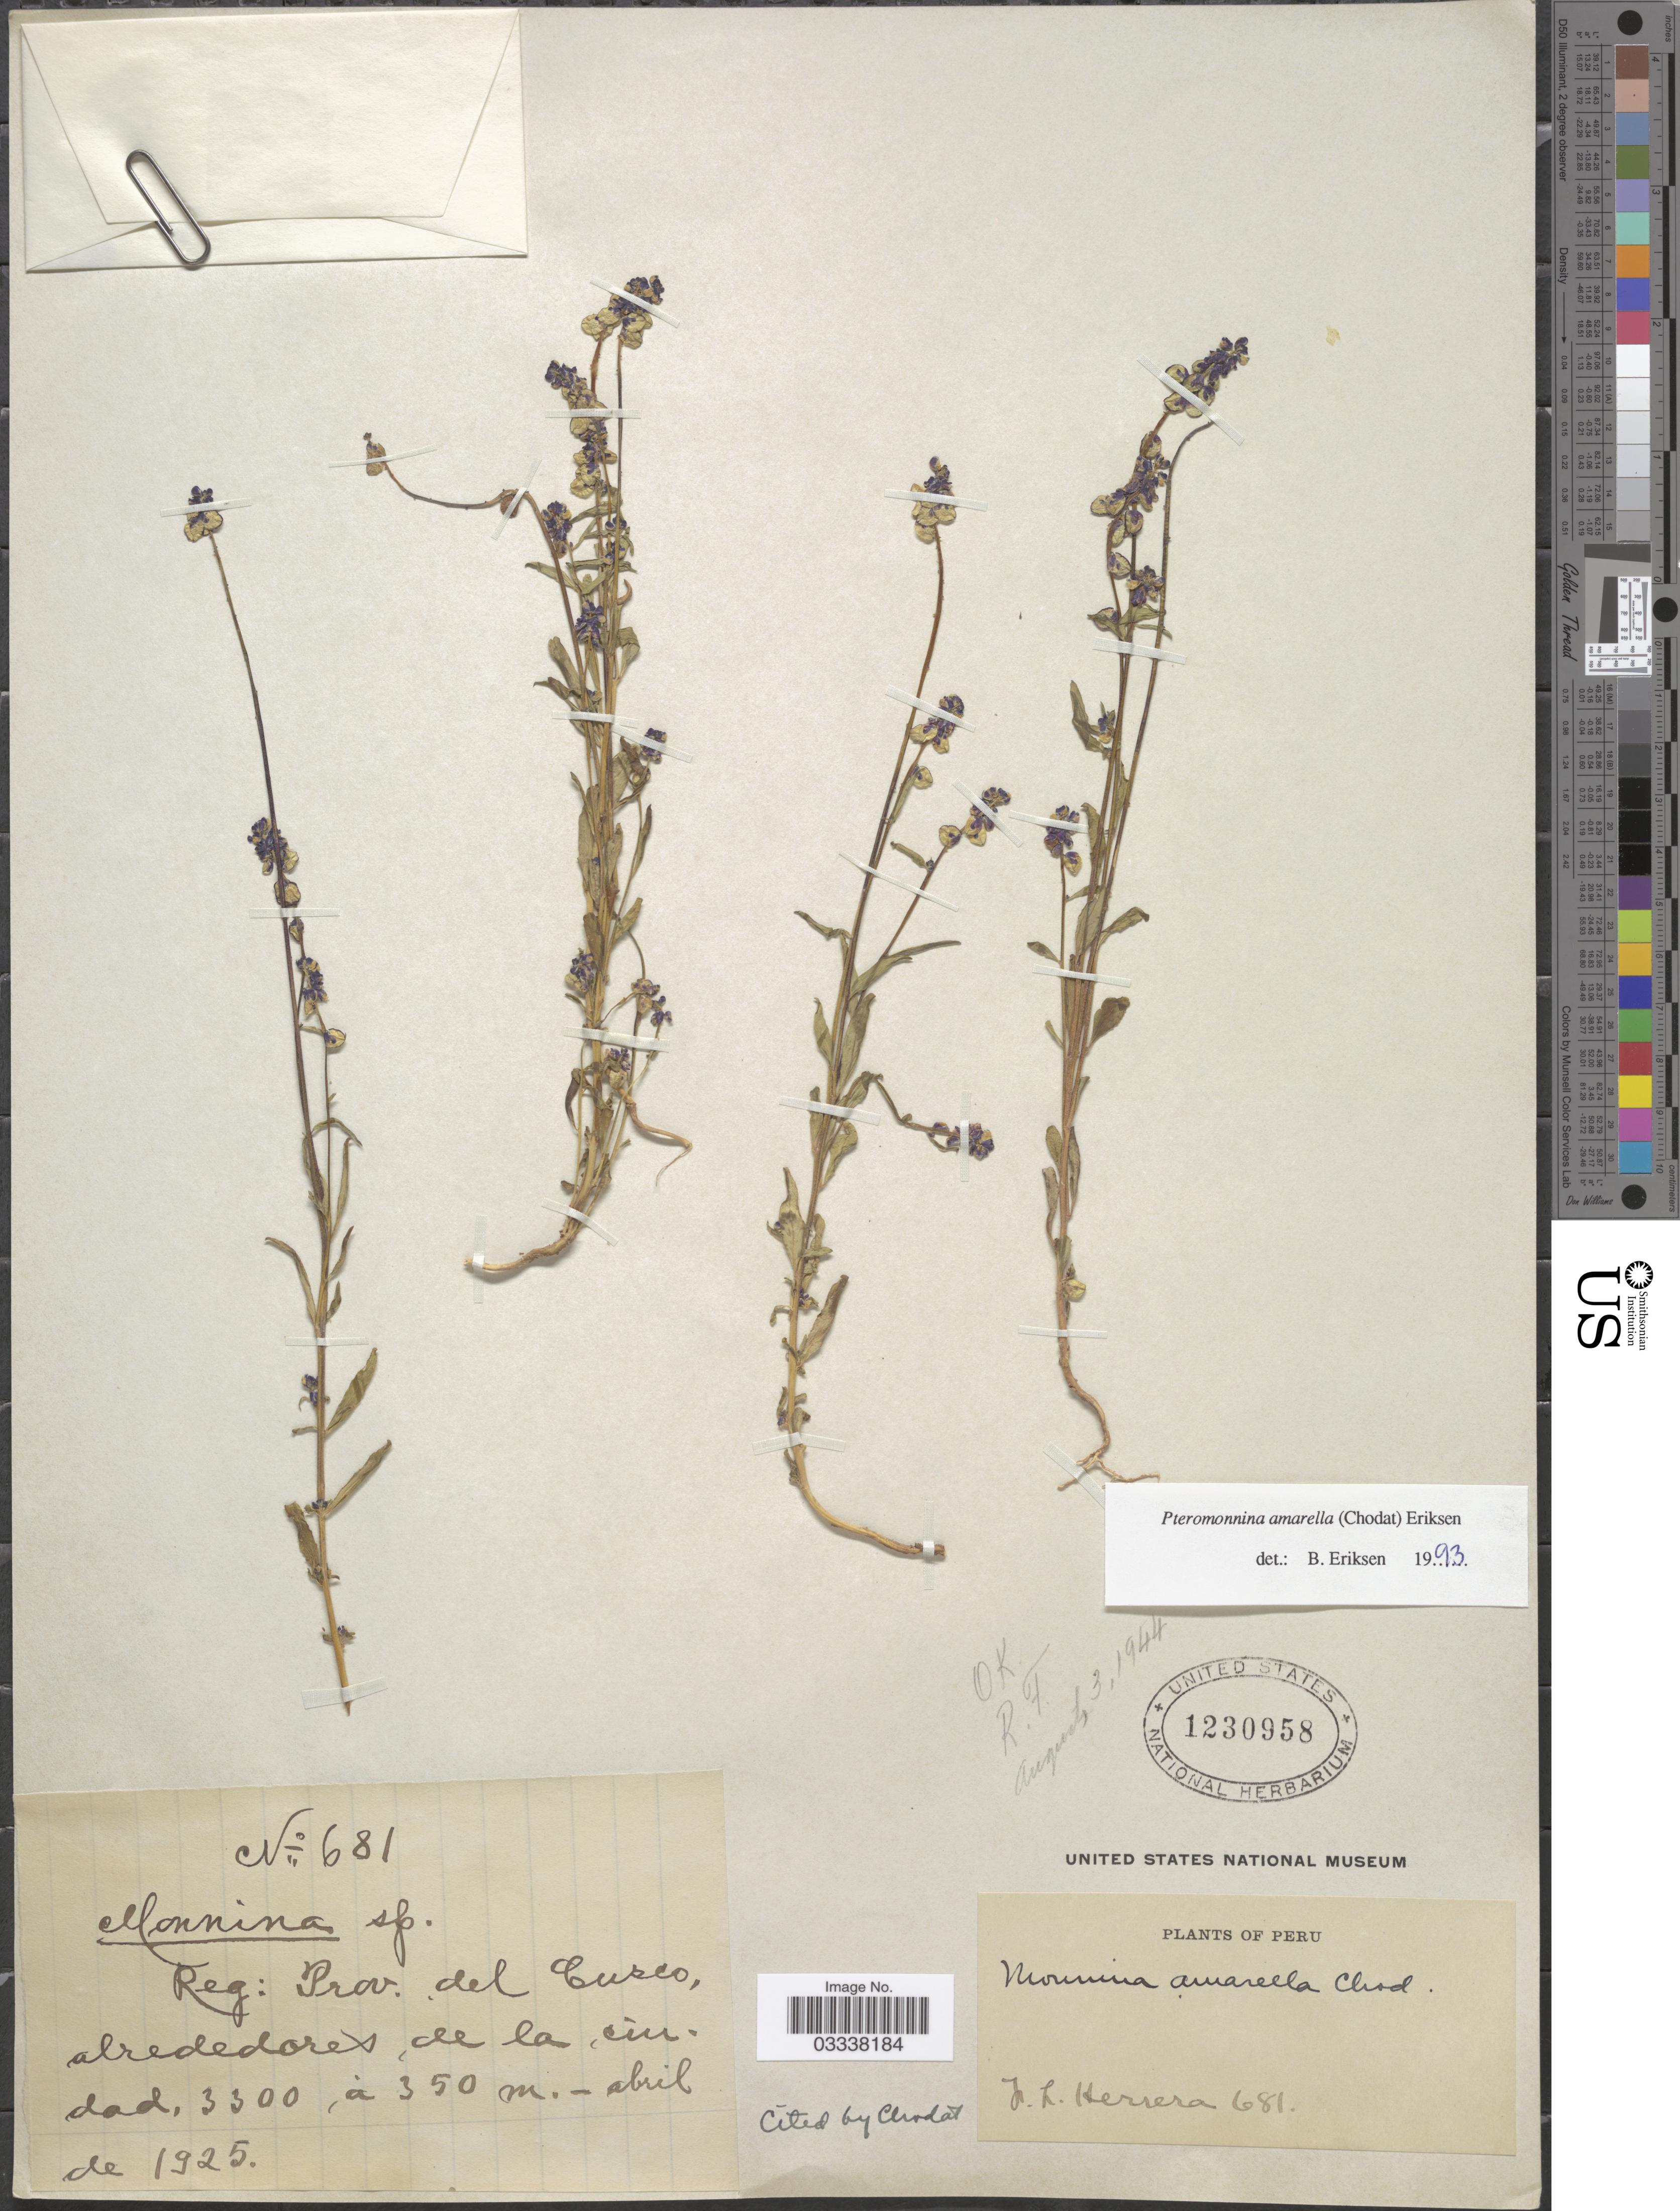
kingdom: Plantae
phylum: Tracheophyta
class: Magnoliopsida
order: Fabales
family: Polygalaceae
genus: Monnina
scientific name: Monnina amarella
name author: Chodat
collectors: F. L. Herrera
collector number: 681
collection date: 1925-04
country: Peru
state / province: Cusco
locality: Reg: Prov. del Cusco, alrededores del a ciudad.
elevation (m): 350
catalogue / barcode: US 1230958